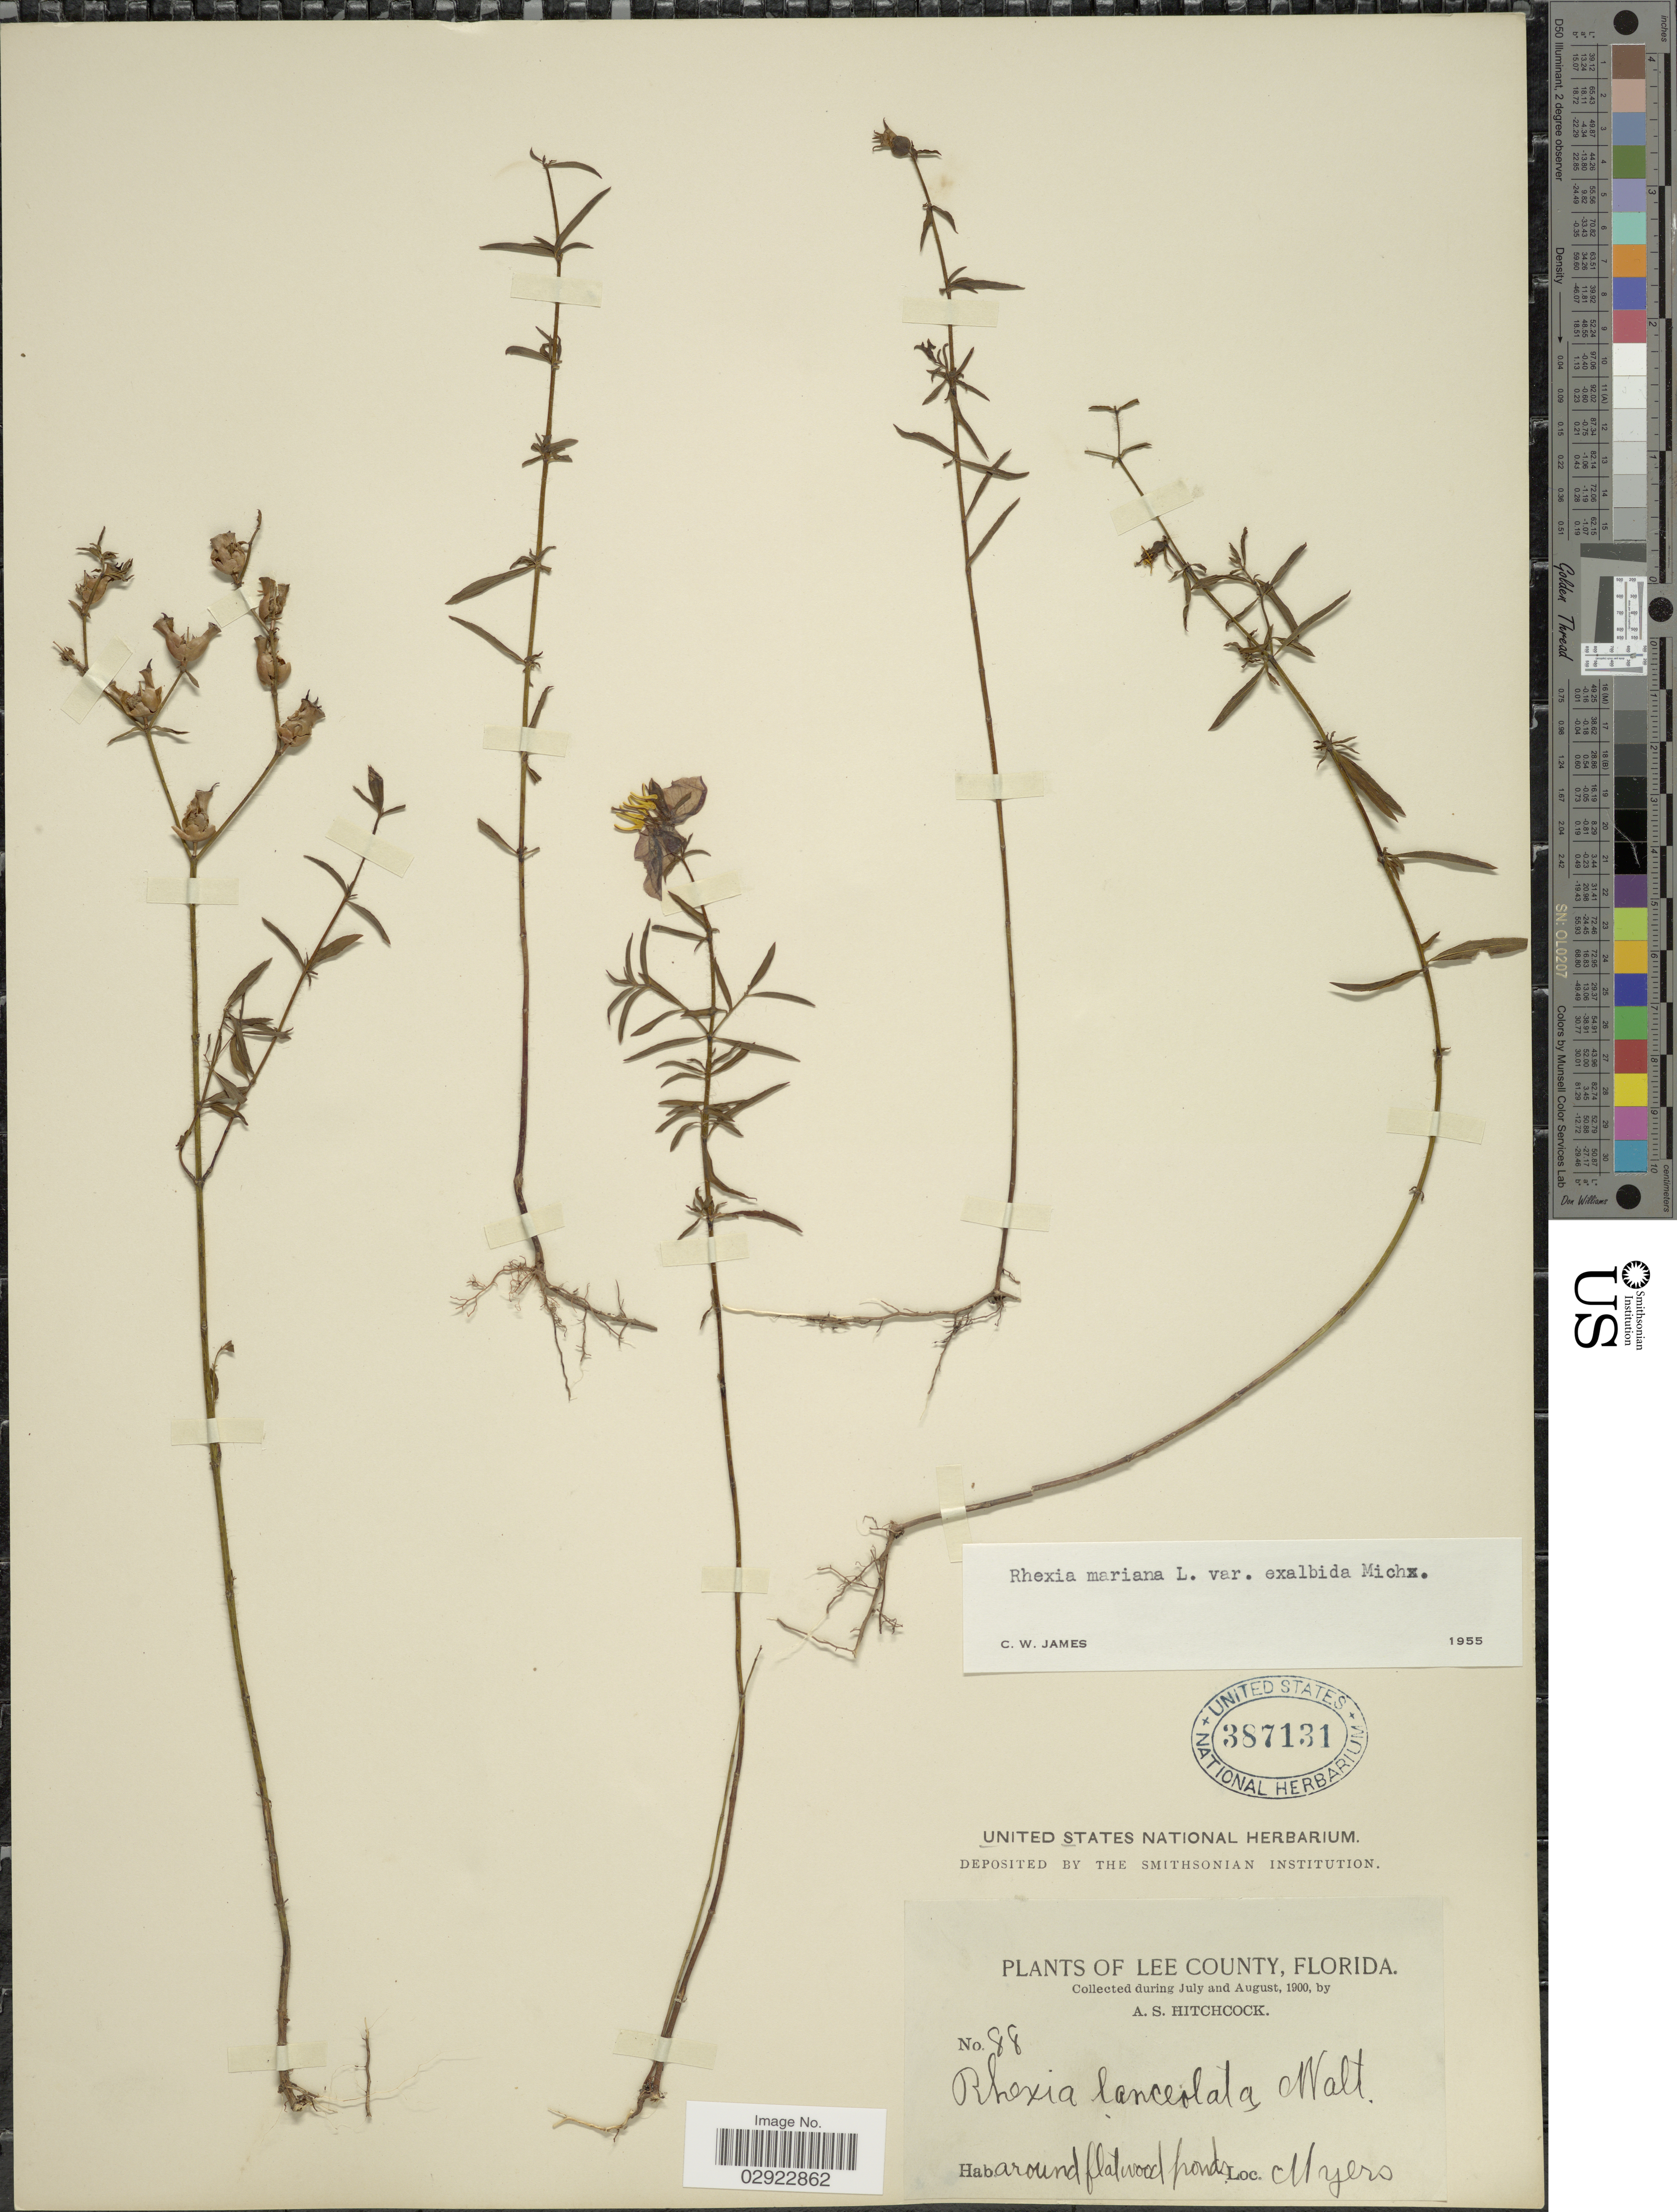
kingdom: Plantae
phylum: Tracheophyta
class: Magnoliopsida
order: Myrtales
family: Melastomataceae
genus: Rhexia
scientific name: Rhexia mariana var. exalbida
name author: Michx.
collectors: A. S. Hitchcock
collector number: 88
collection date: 1900-07/1900-08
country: United States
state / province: Florida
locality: Lee County, around flatwood ponds. Myers.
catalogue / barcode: US 387131